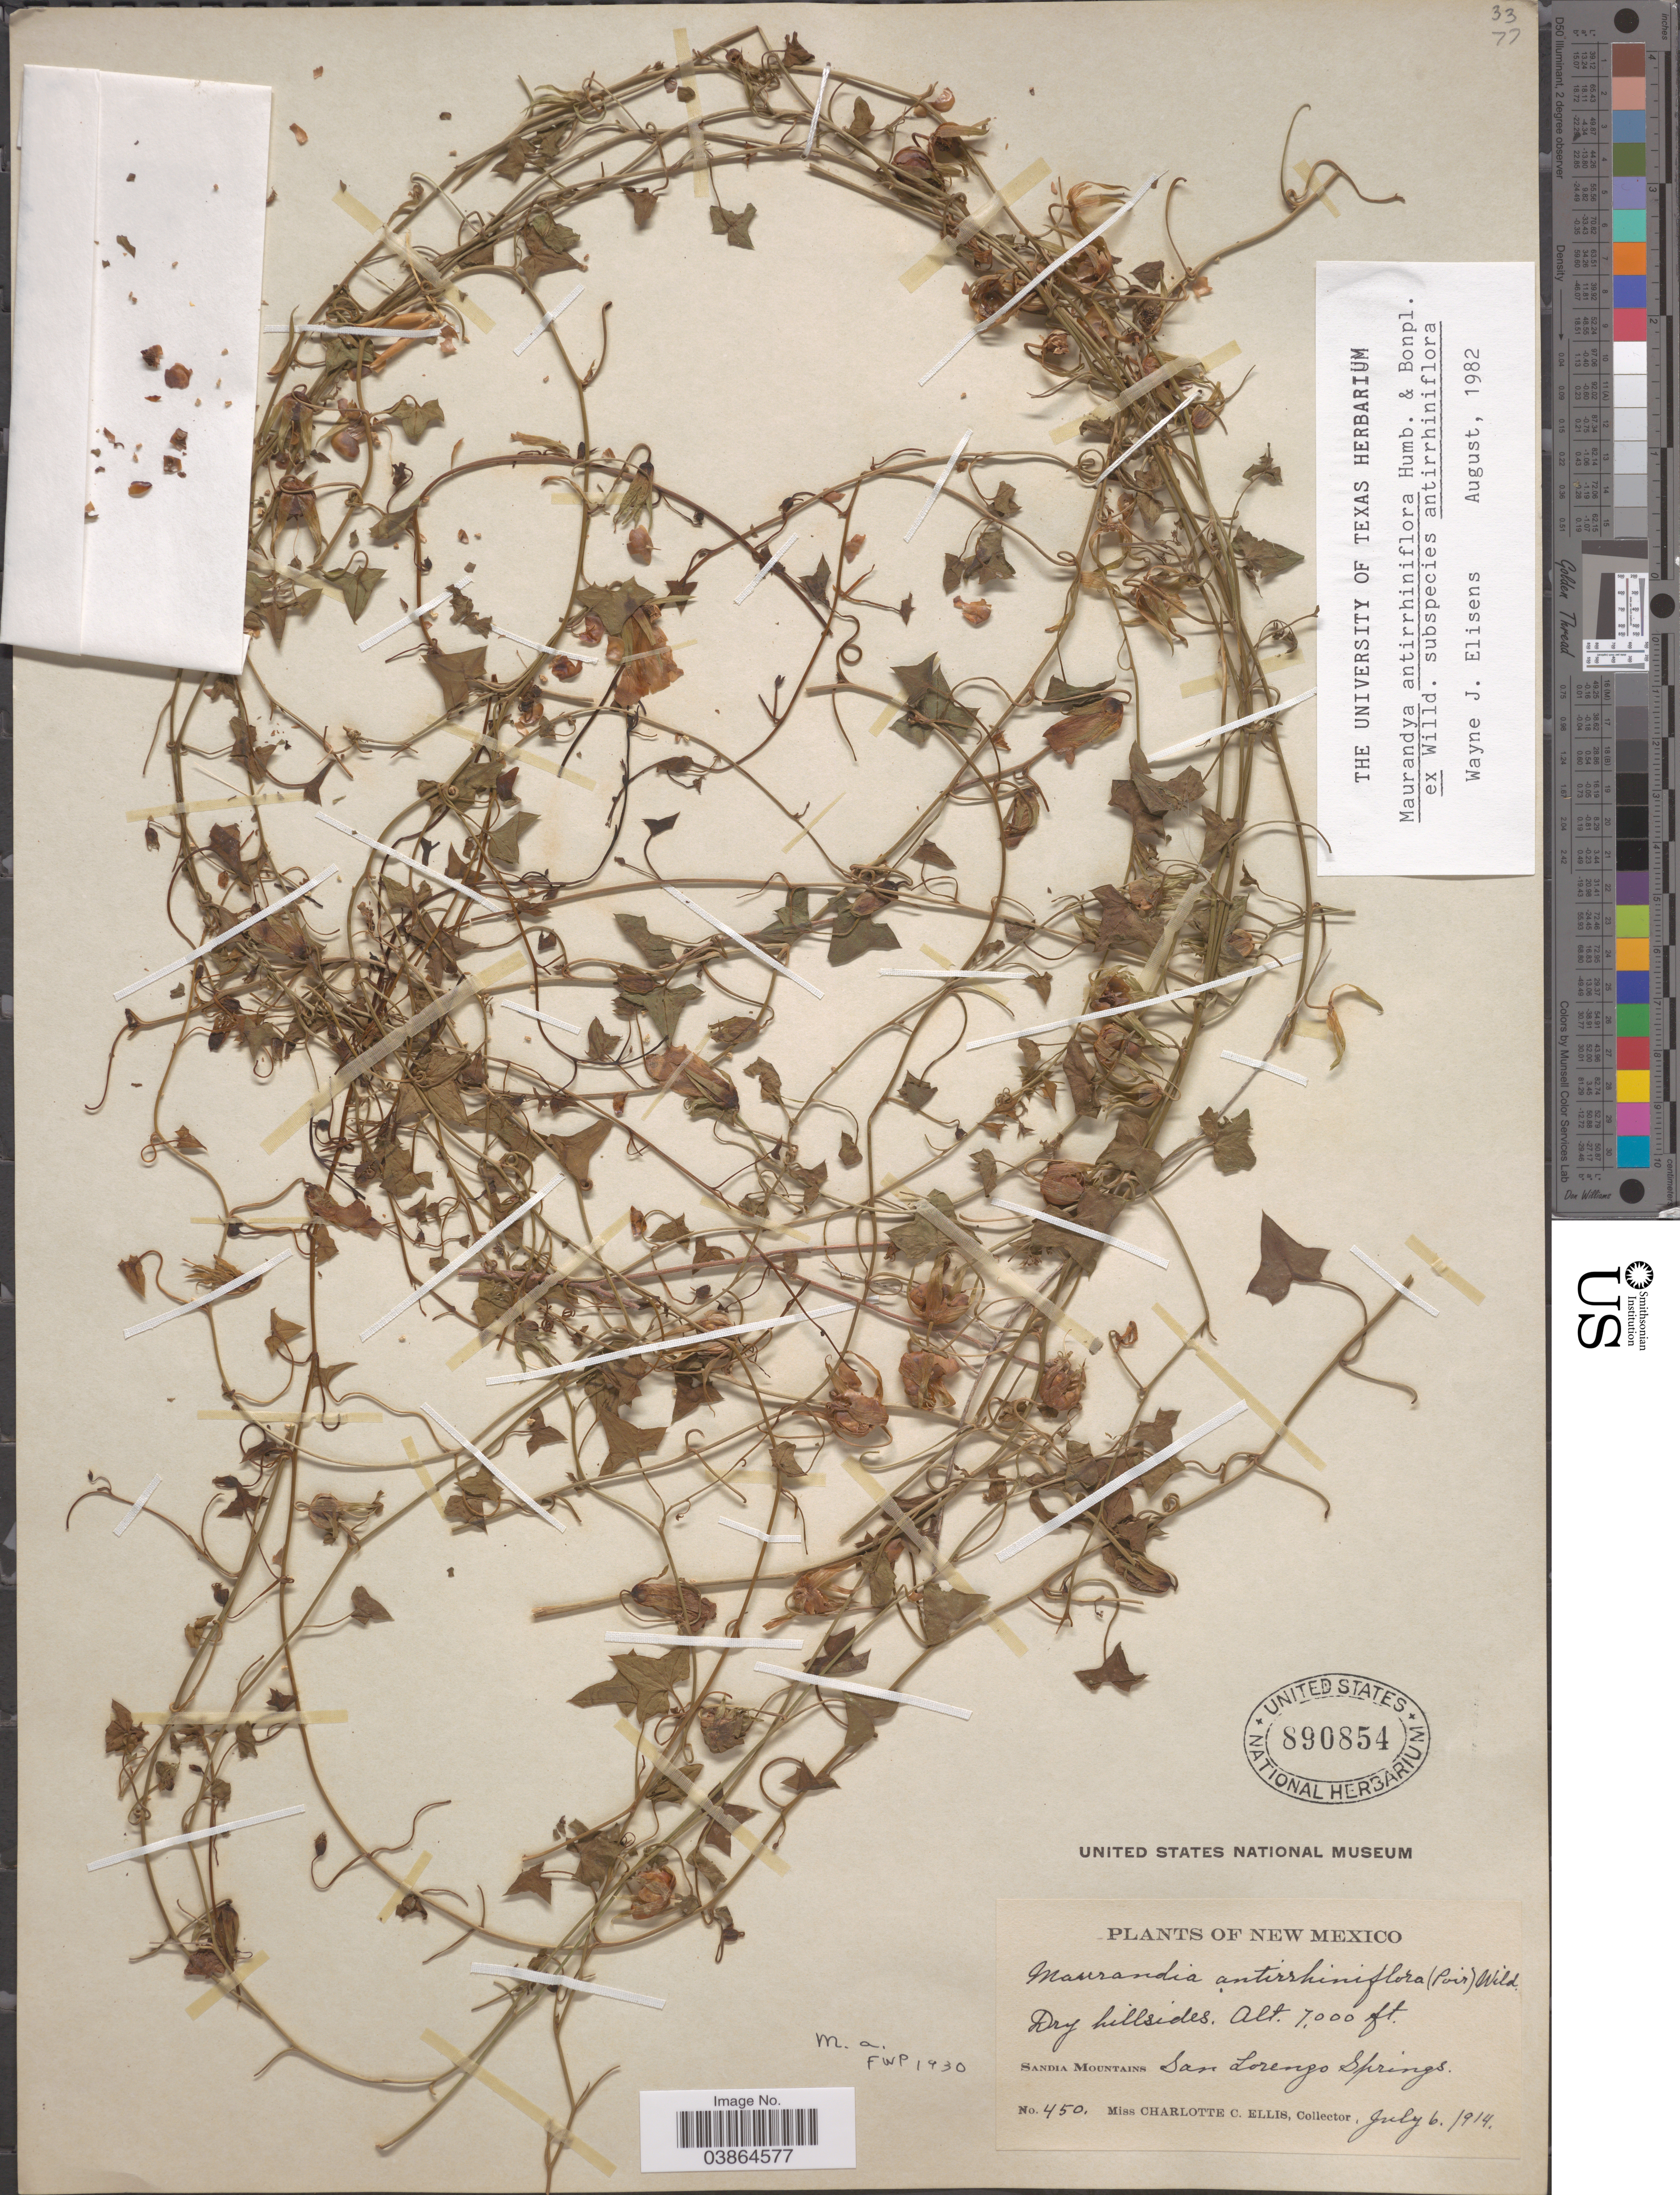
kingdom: Plantae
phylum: Tracheophyta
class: Magnoliopsida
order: Lamiales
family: Plantaginaceae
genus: Maurandya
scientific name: Maurandya antirrhiniflora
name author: Humb. & Bonpl. ex Willd.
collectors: C. C. Ellis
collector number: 450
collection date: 1914-07-06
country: United States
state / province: New Mexico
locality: Sandia Mountains. San Lorenzo Springs.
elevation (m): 2134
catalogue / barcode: US 890854